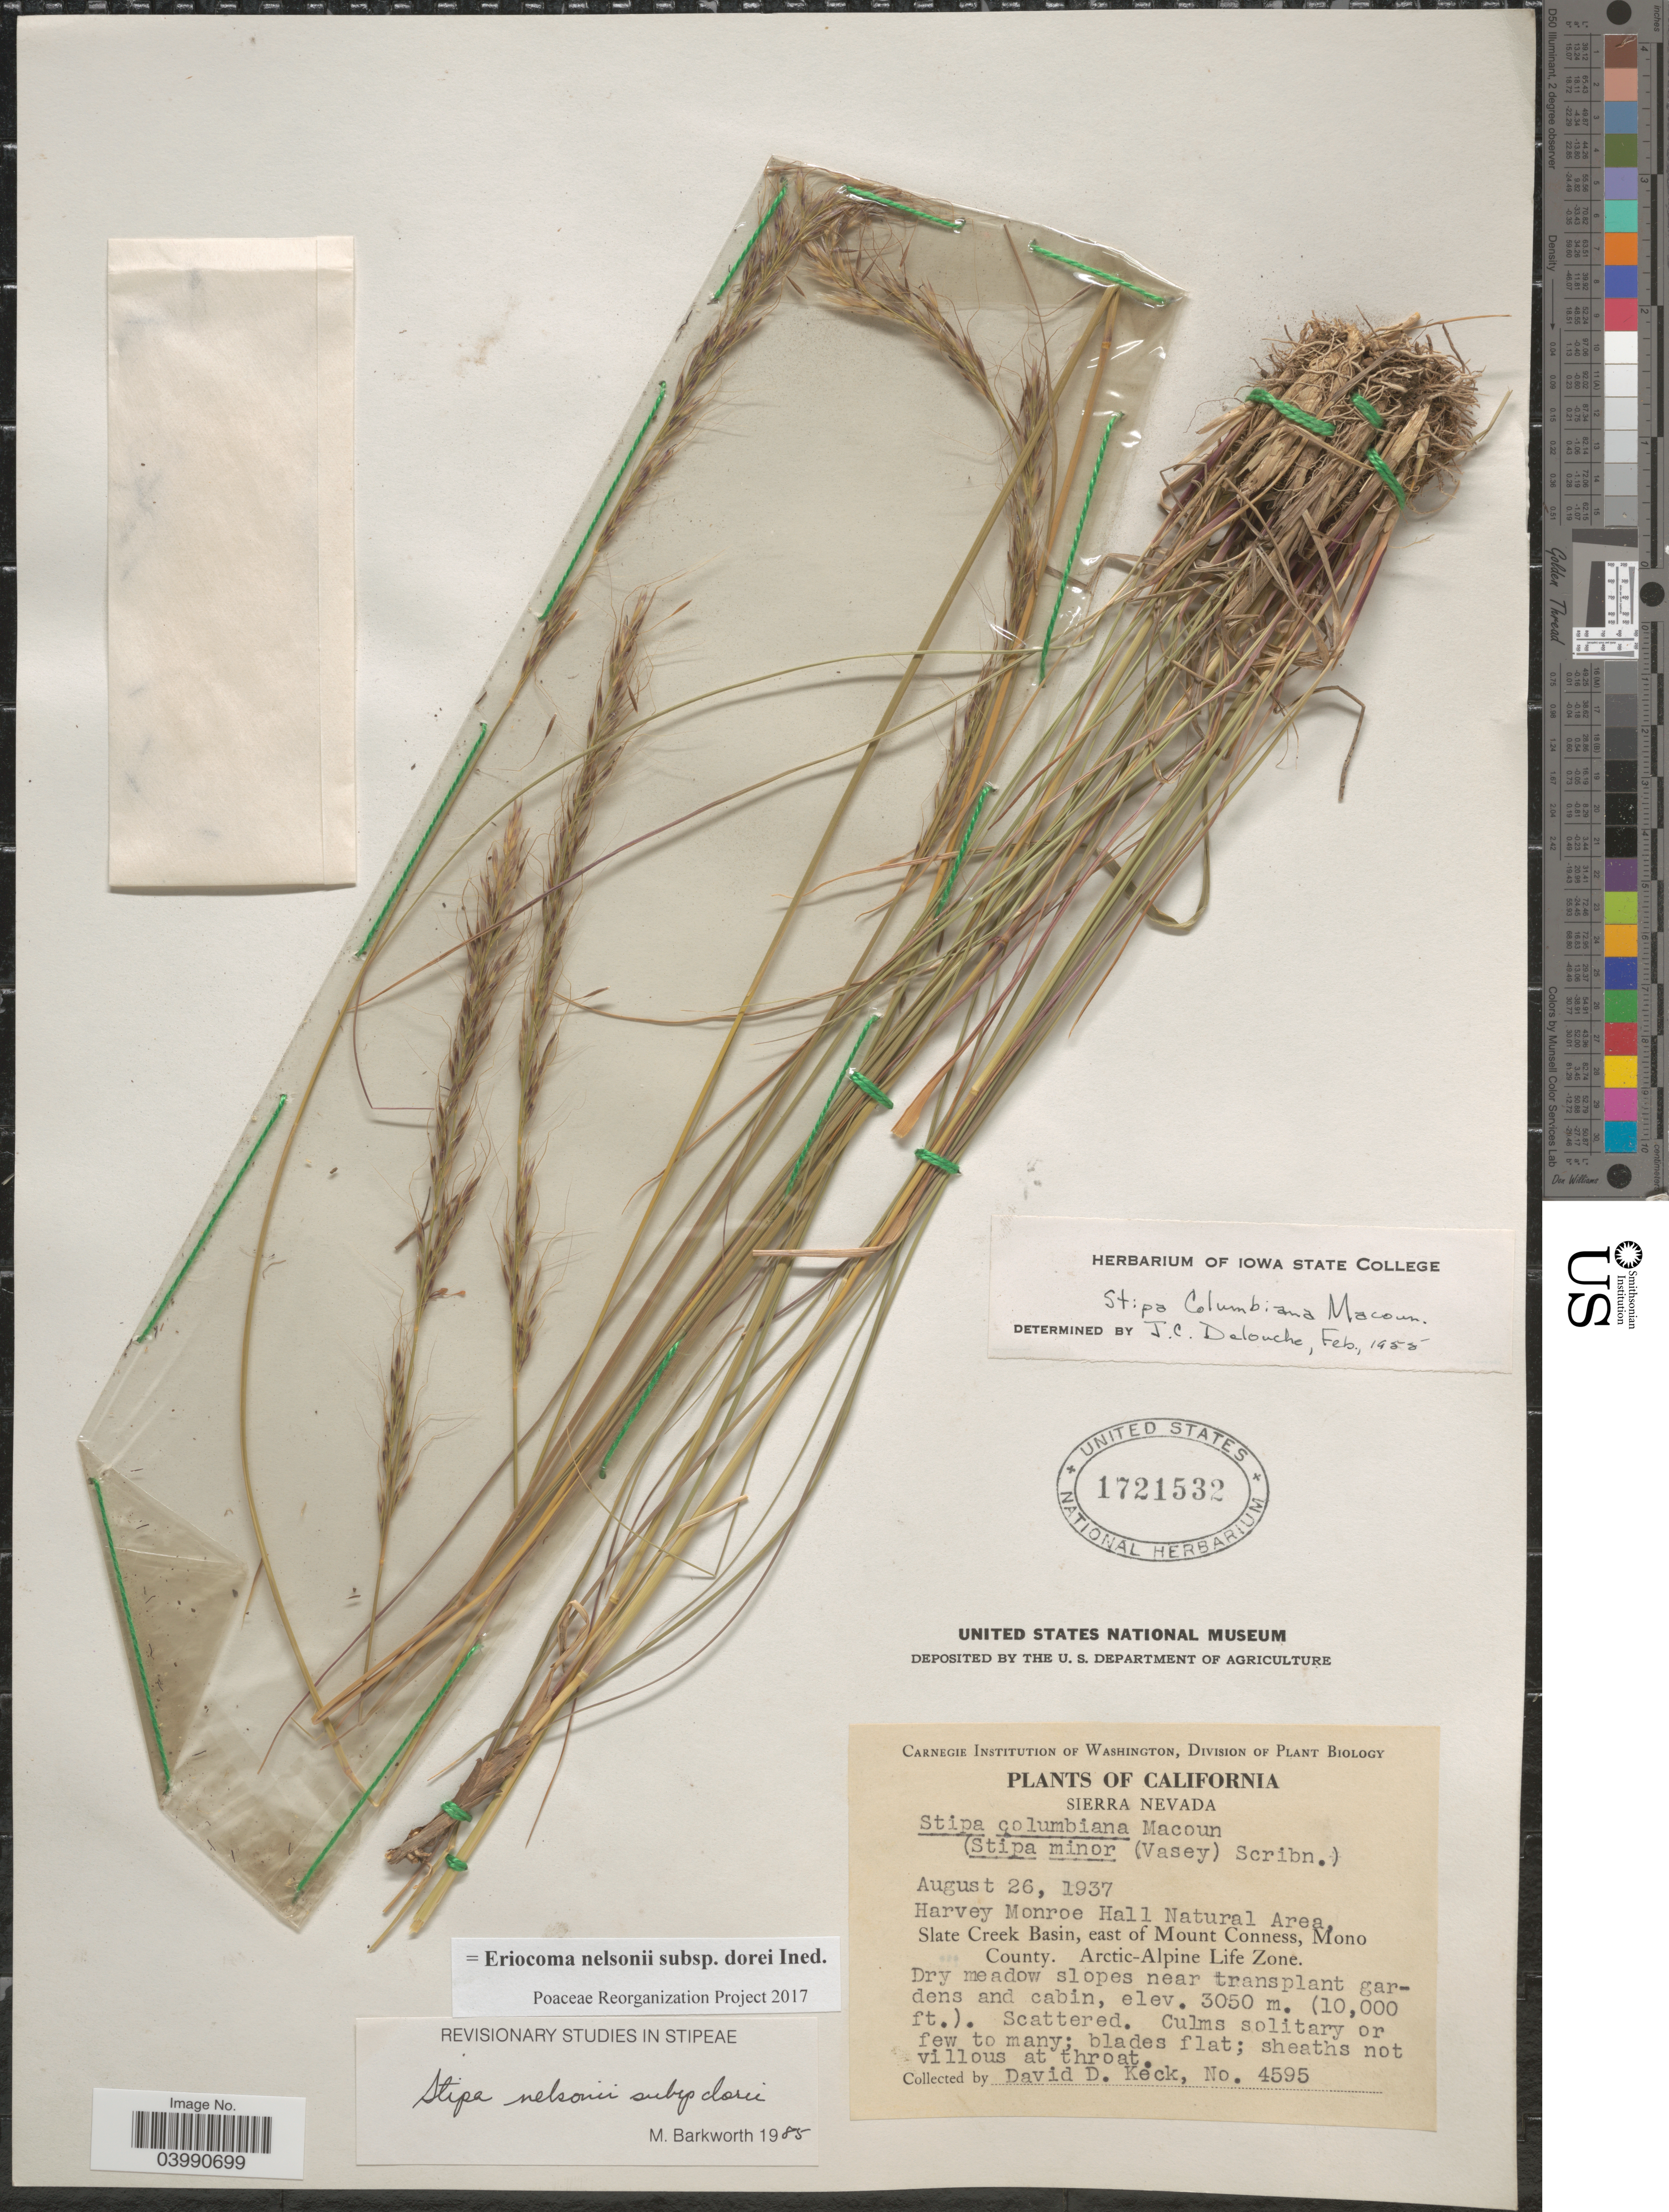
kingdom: Plantae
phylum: Tracheophyta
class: Liliopsida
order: Poales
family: Poaceae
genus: Eriocoma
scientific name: Eriocoma nelsonii subsp. dorei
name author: (Barkworth & J. Maze) Romasch.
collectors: D. D. Keck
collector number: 4595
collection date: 1937-08-26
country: United States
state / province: California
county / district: Mono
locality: Sierra Nevada. Harvey Monroe Hall Natural Area, Slate Creek Basin, east of Mount Conness, Mono County. Arctic-Alpine Life Zone.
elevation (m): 3050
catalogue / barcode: US 1721532